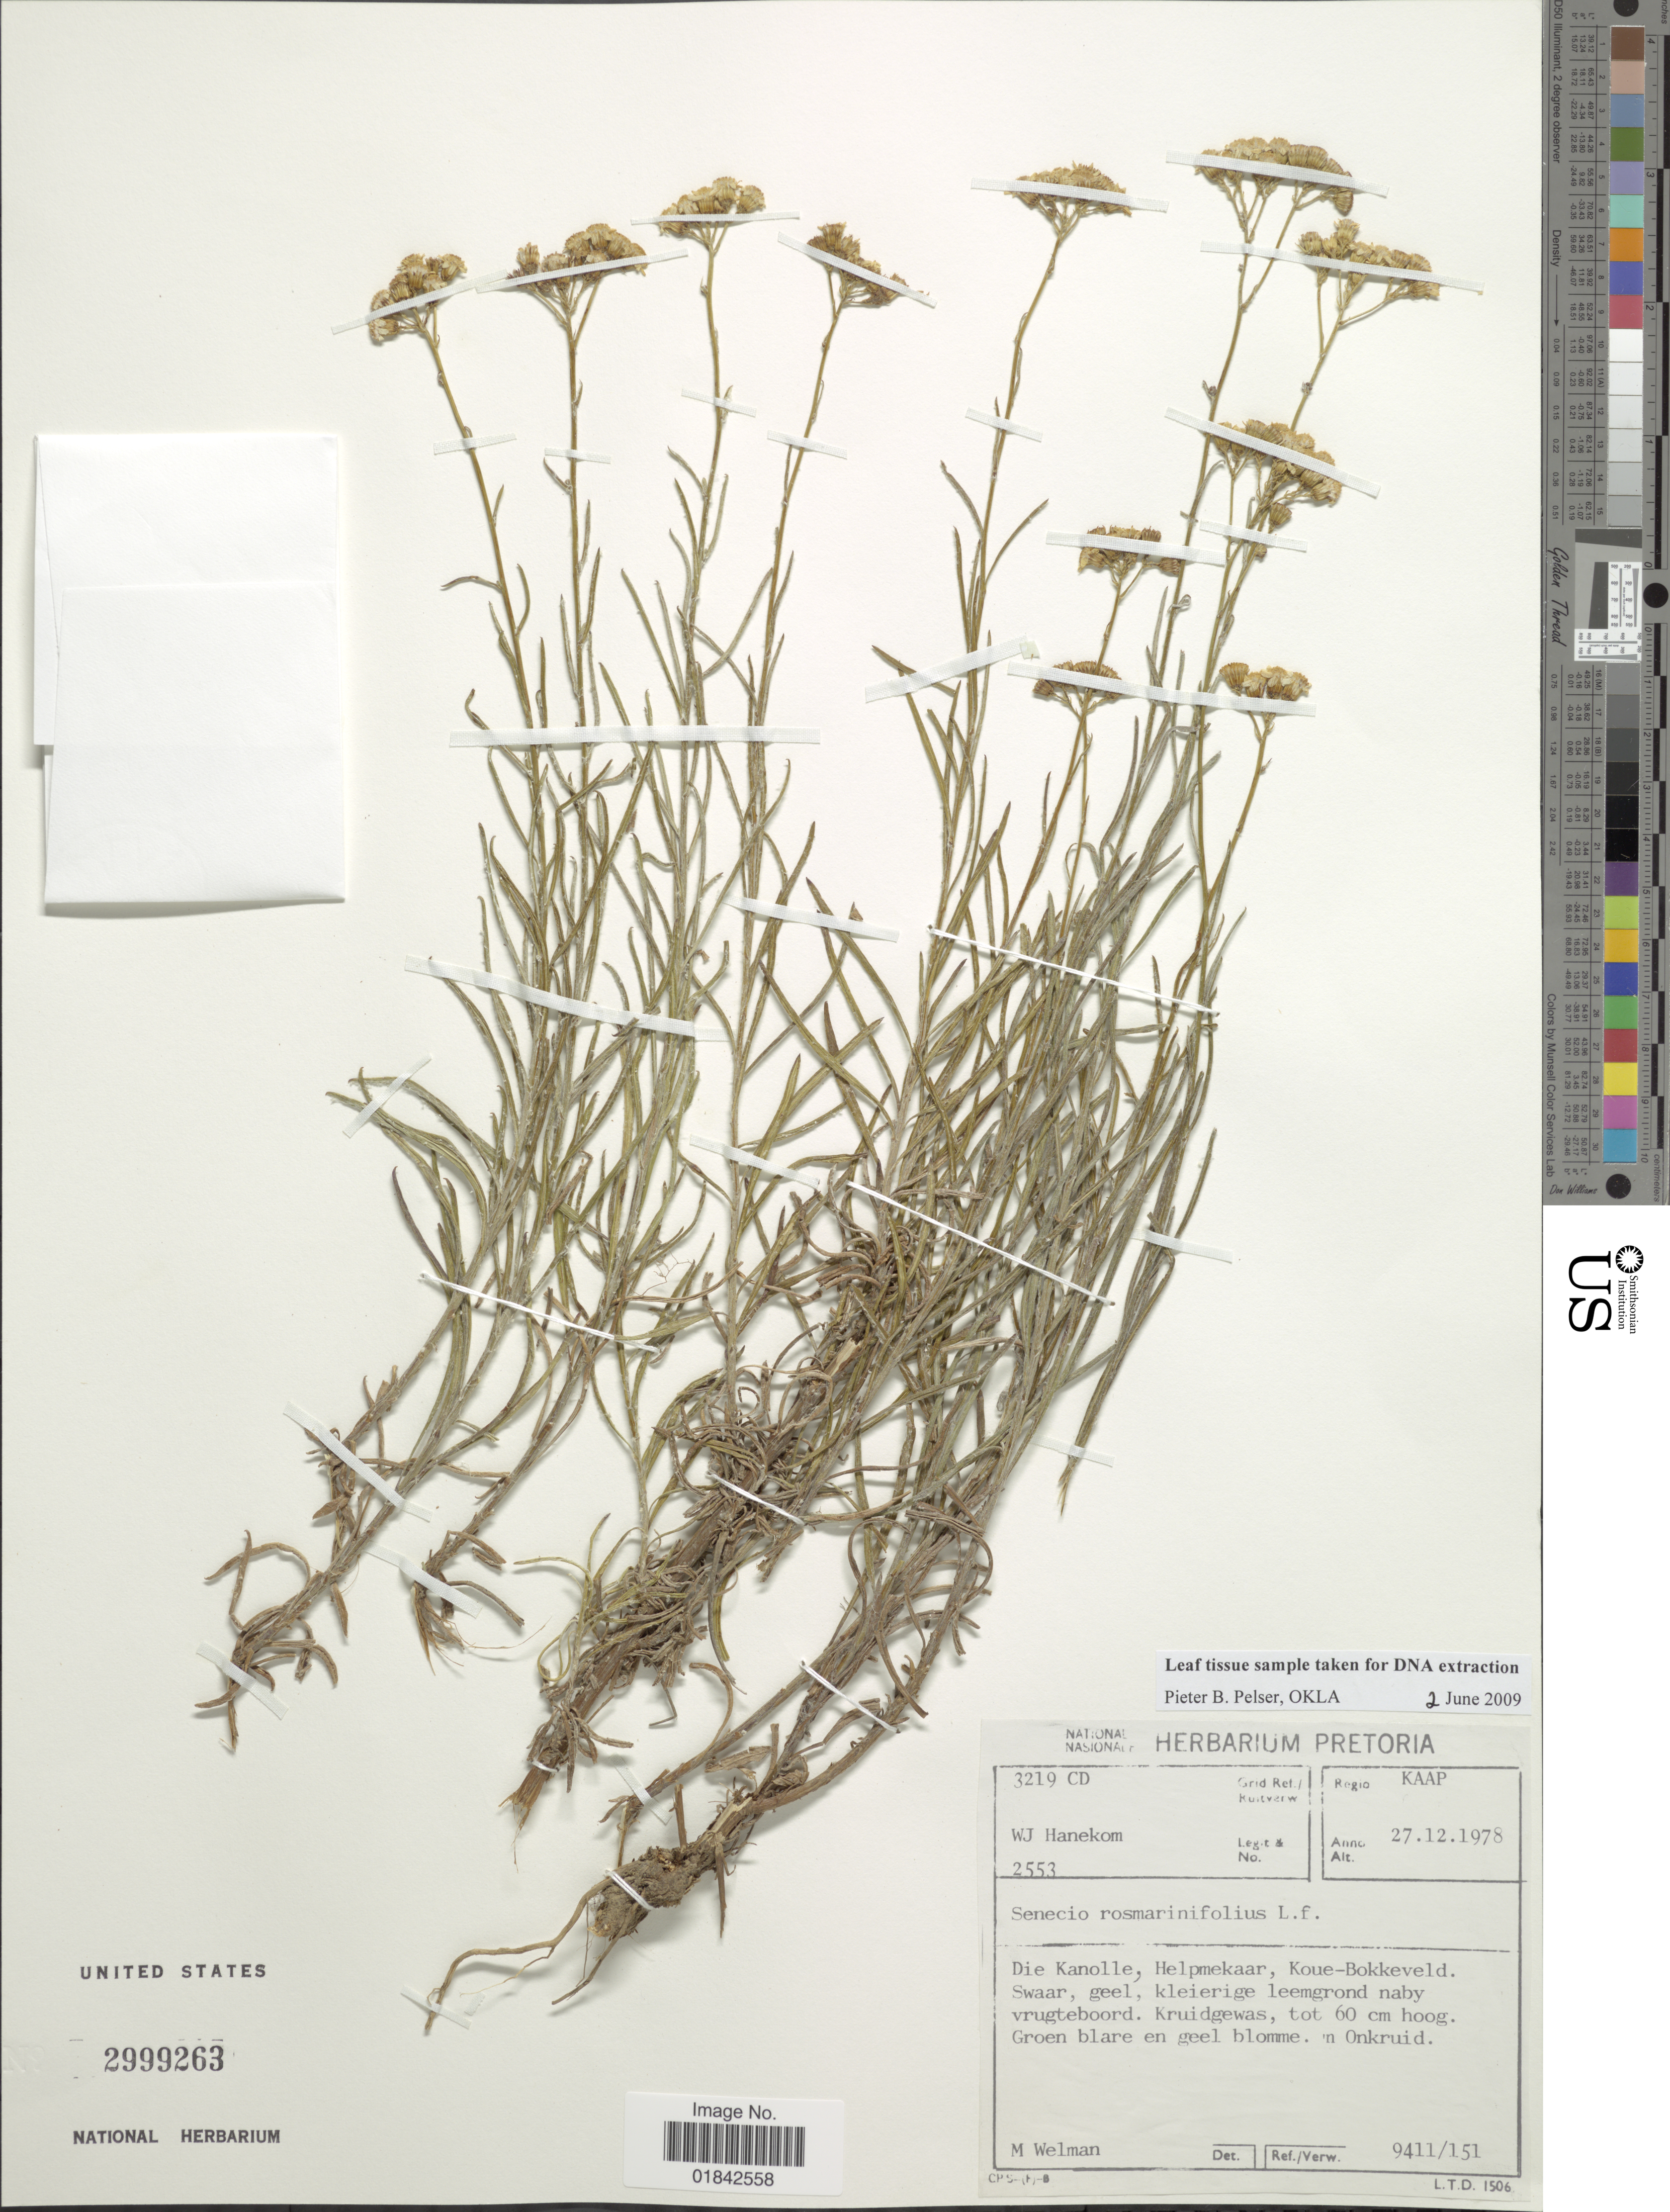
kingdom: Plantae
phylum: Tracheophyta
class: Magnoliopsida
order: Asterales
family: Asteraceae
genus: Senecio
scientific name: Senecio rosmarinifolius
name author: L. f.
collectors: W. Hanekom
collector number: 2553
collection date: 1978-12-27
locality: Kaap, Die Kanolle, Helpmekaar, Koue-Bokkeveld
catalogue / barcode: US 2999263